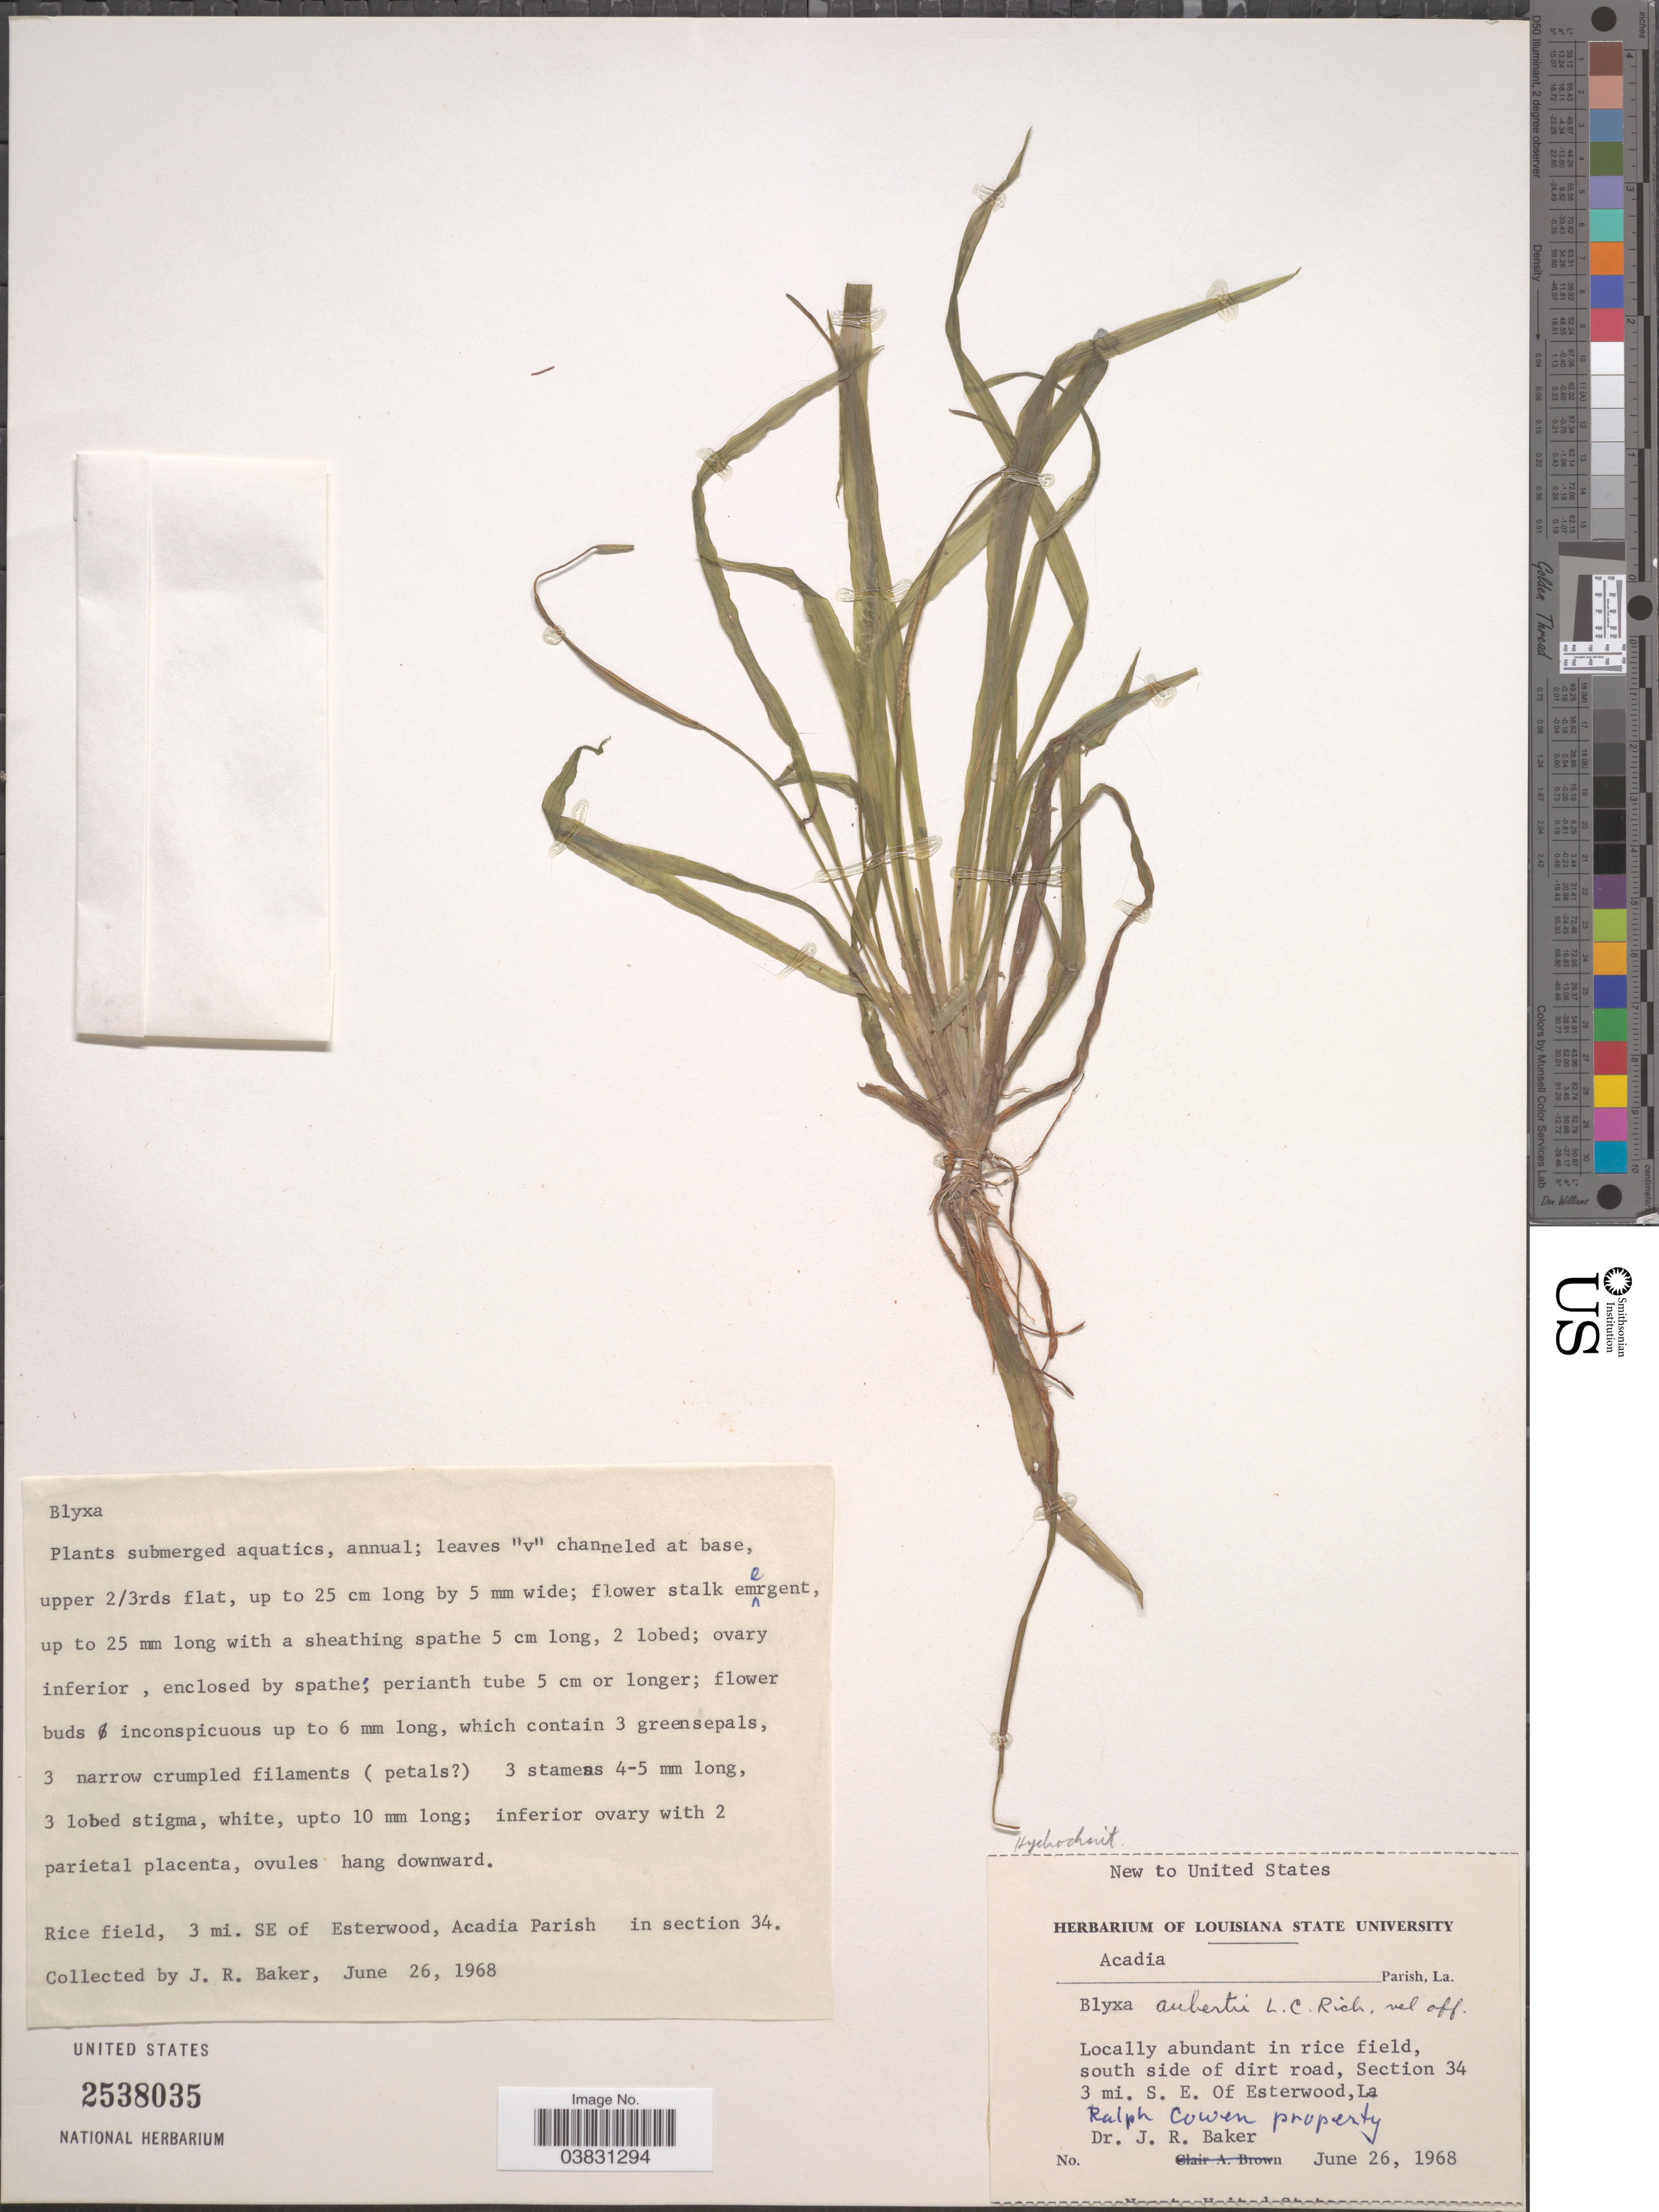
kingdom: Plantae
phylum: Tracheophyta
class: Liliopsida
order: Alismatales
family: Hydrocharitaceae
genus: Blyxa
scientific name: Blyxa aubertii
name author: Rich.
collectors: R. J. Baker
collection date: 1968-06-26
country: United States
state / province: Louisiana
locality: Rice field, 3 mi. SE of Esterwood, Acadia Parish in section 34.. South side of dirt road. Ralph Cowen property.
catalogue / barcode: US 2538035